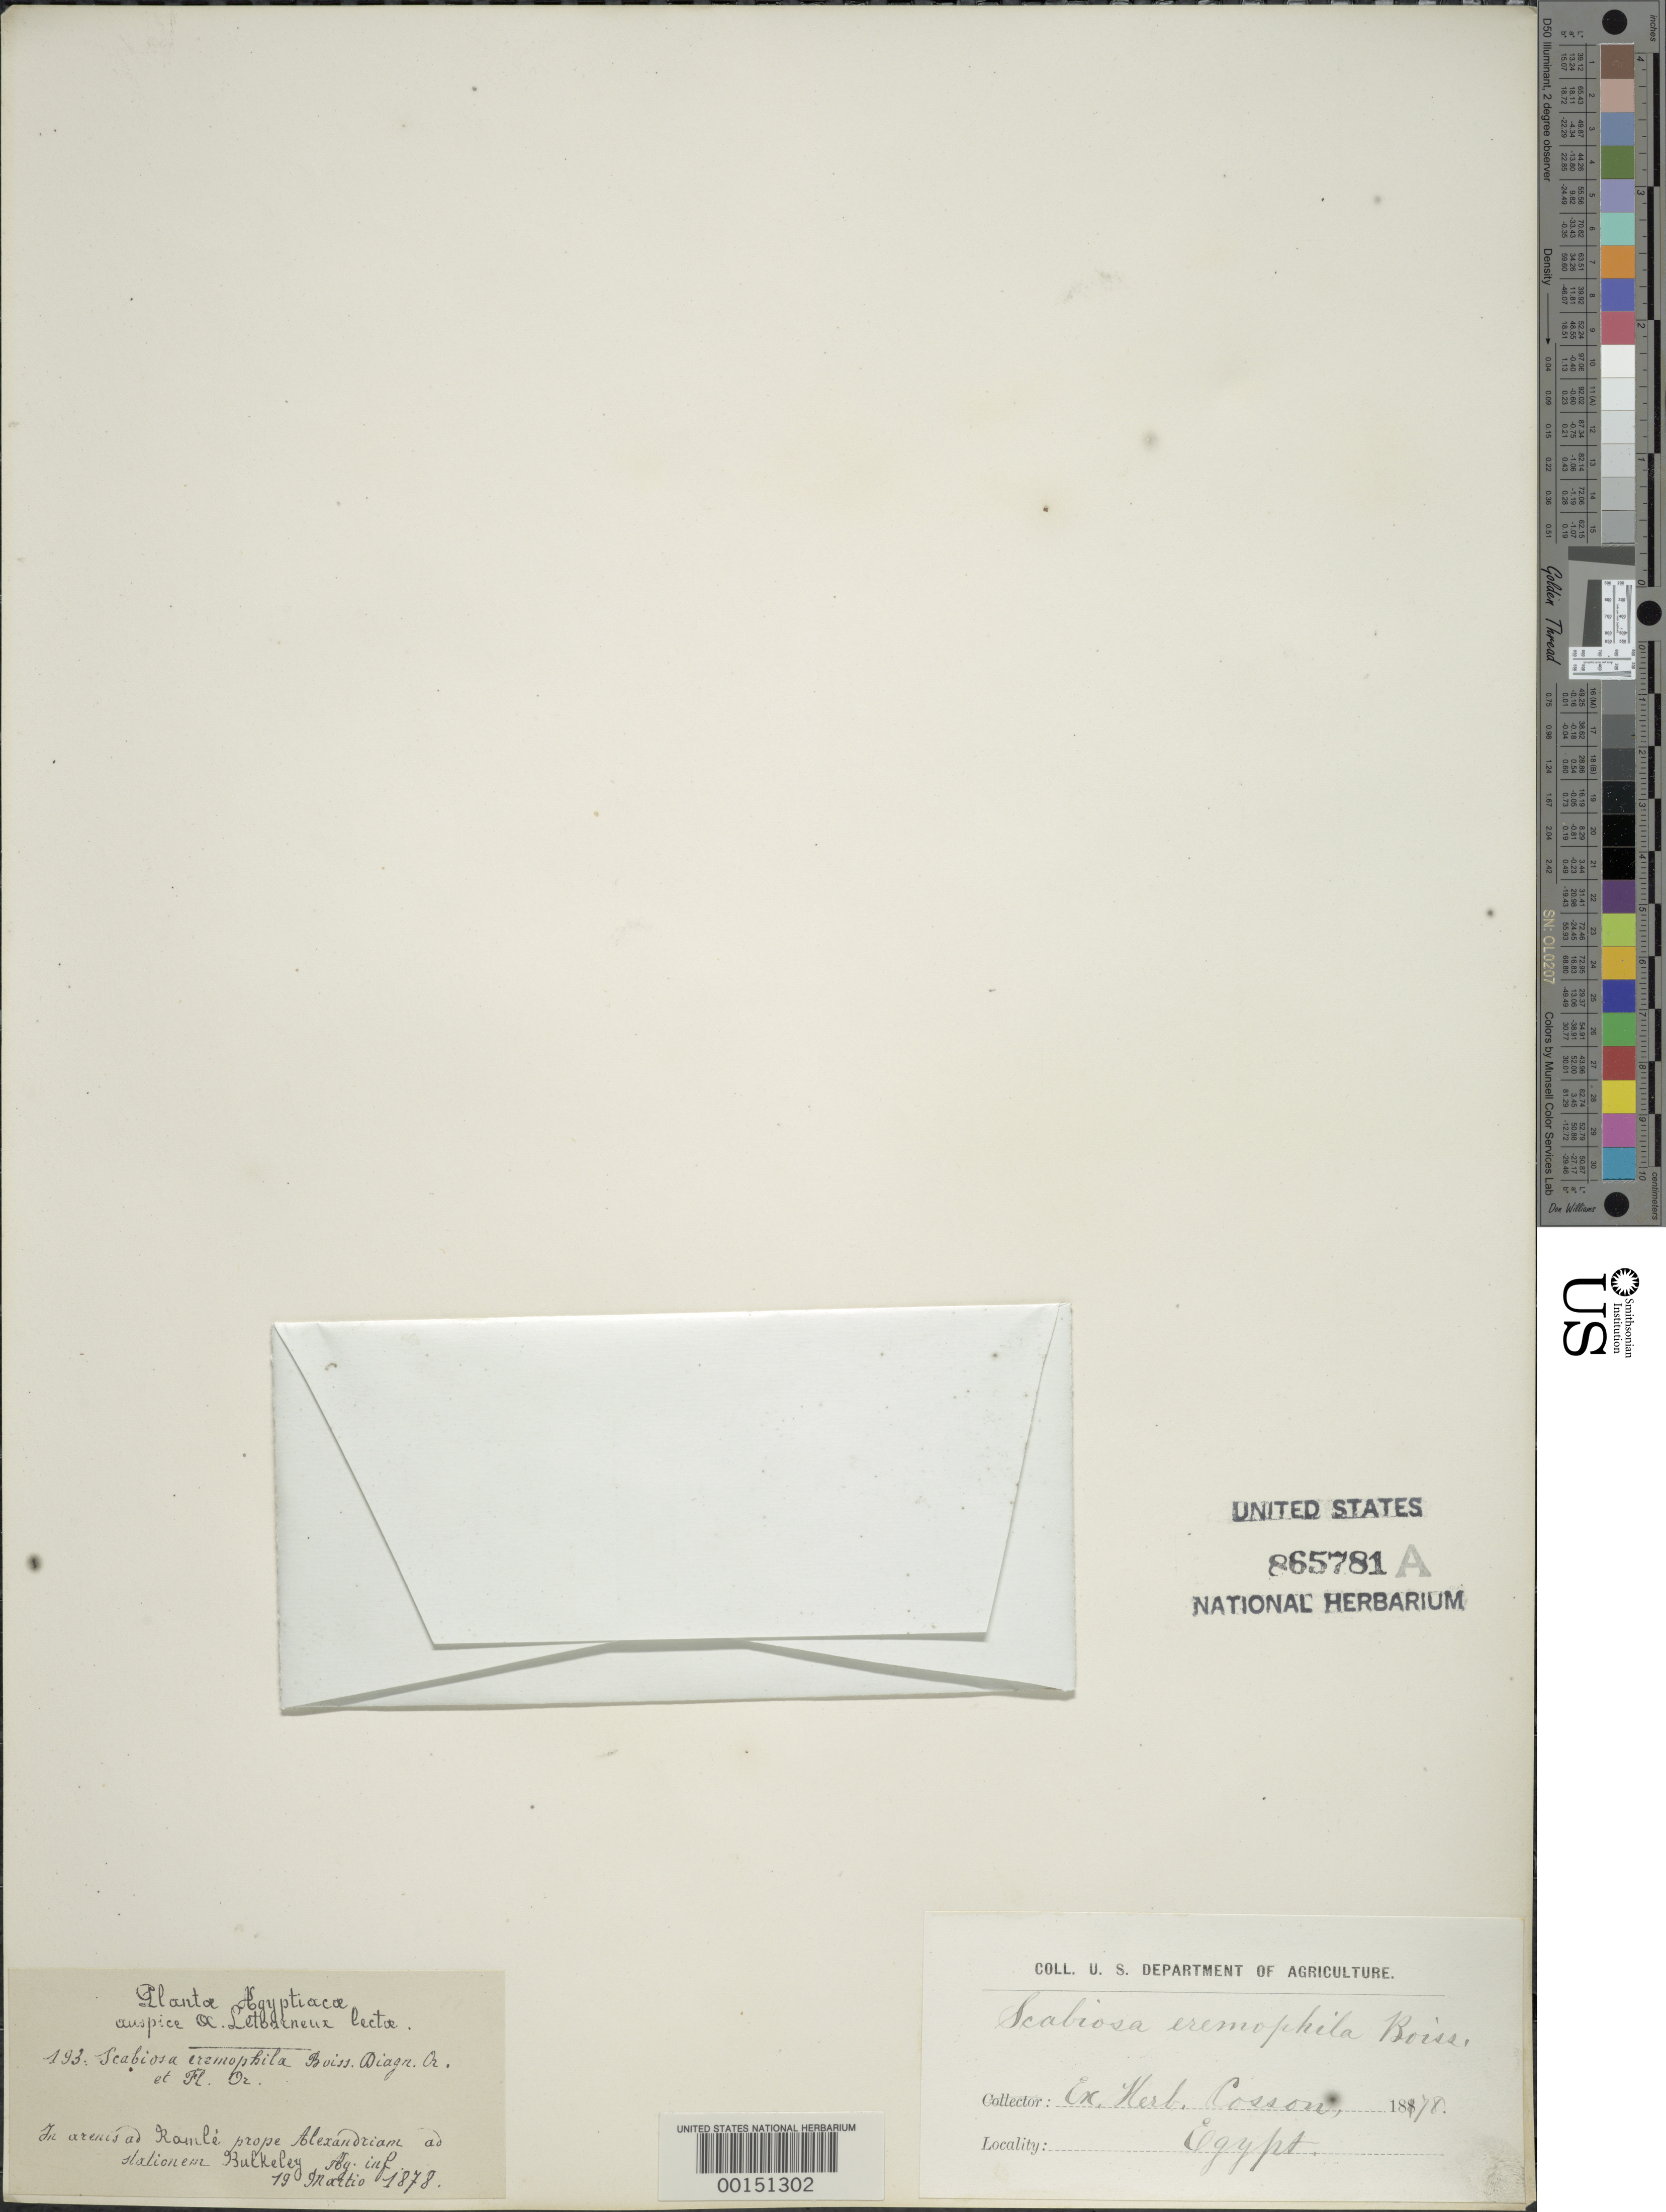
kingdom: Plantae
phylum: Tracheophyta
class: Magnoliopsida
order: Dipsacales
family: Caprifoliaceae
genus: Scabiosa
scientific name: Scabiosa eremophila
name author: Boiss.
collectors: -. Buckeley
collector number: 193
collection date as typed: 19 Mar 1878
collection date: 1878-03-19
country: Egypt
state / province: Al Iskandariyah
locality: Near Alexandria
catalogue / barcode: US 865781A